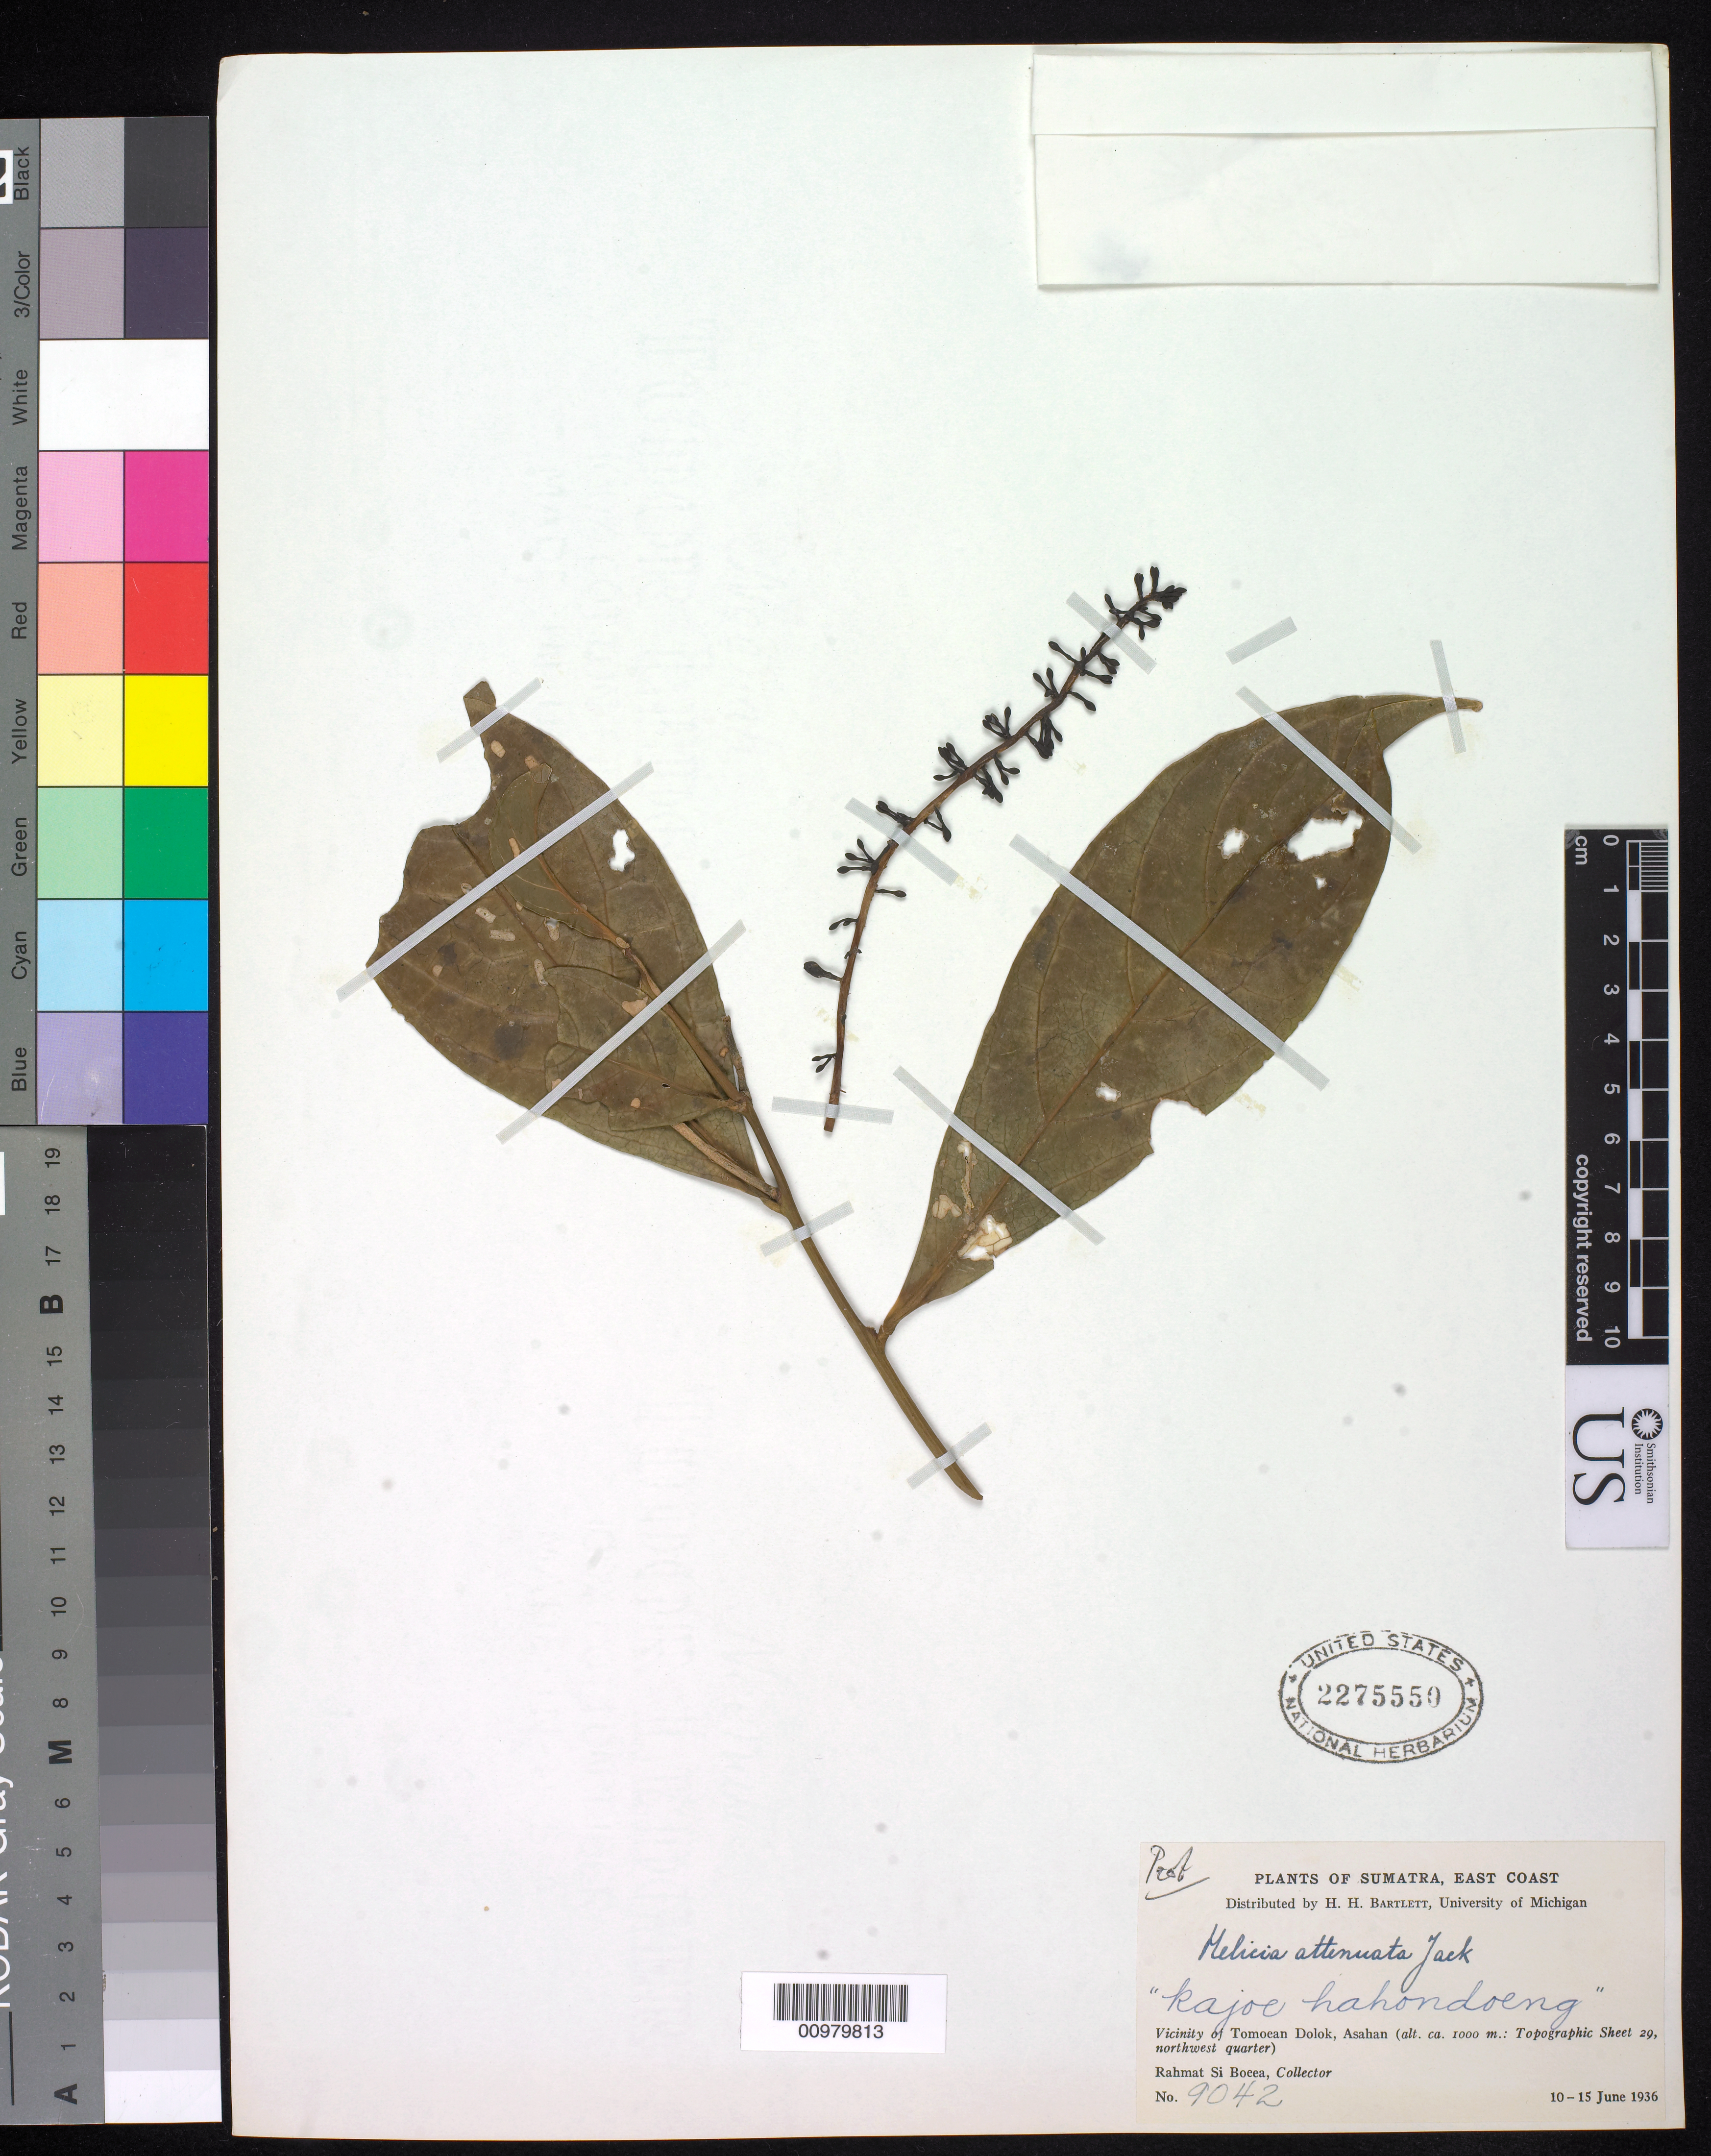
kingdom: Plantae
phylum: Tracheophyta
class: Magnoliopsida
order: Proteales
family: Proteaceae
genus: Helicia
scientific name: Helicia attenuata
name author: (Jack) Blume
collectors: Rahmat Si Boeea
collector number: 9042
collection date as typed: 10 Jun 1936 to 15 Jun 1936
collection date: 1936-06-10/1936-06-15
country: Indonesia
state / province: Sumatra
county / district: North Sumatra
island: Sumatra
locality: Notth Sumatra, Tomoean Dolok, Asahan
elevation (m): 1000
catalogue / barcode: US 2275550